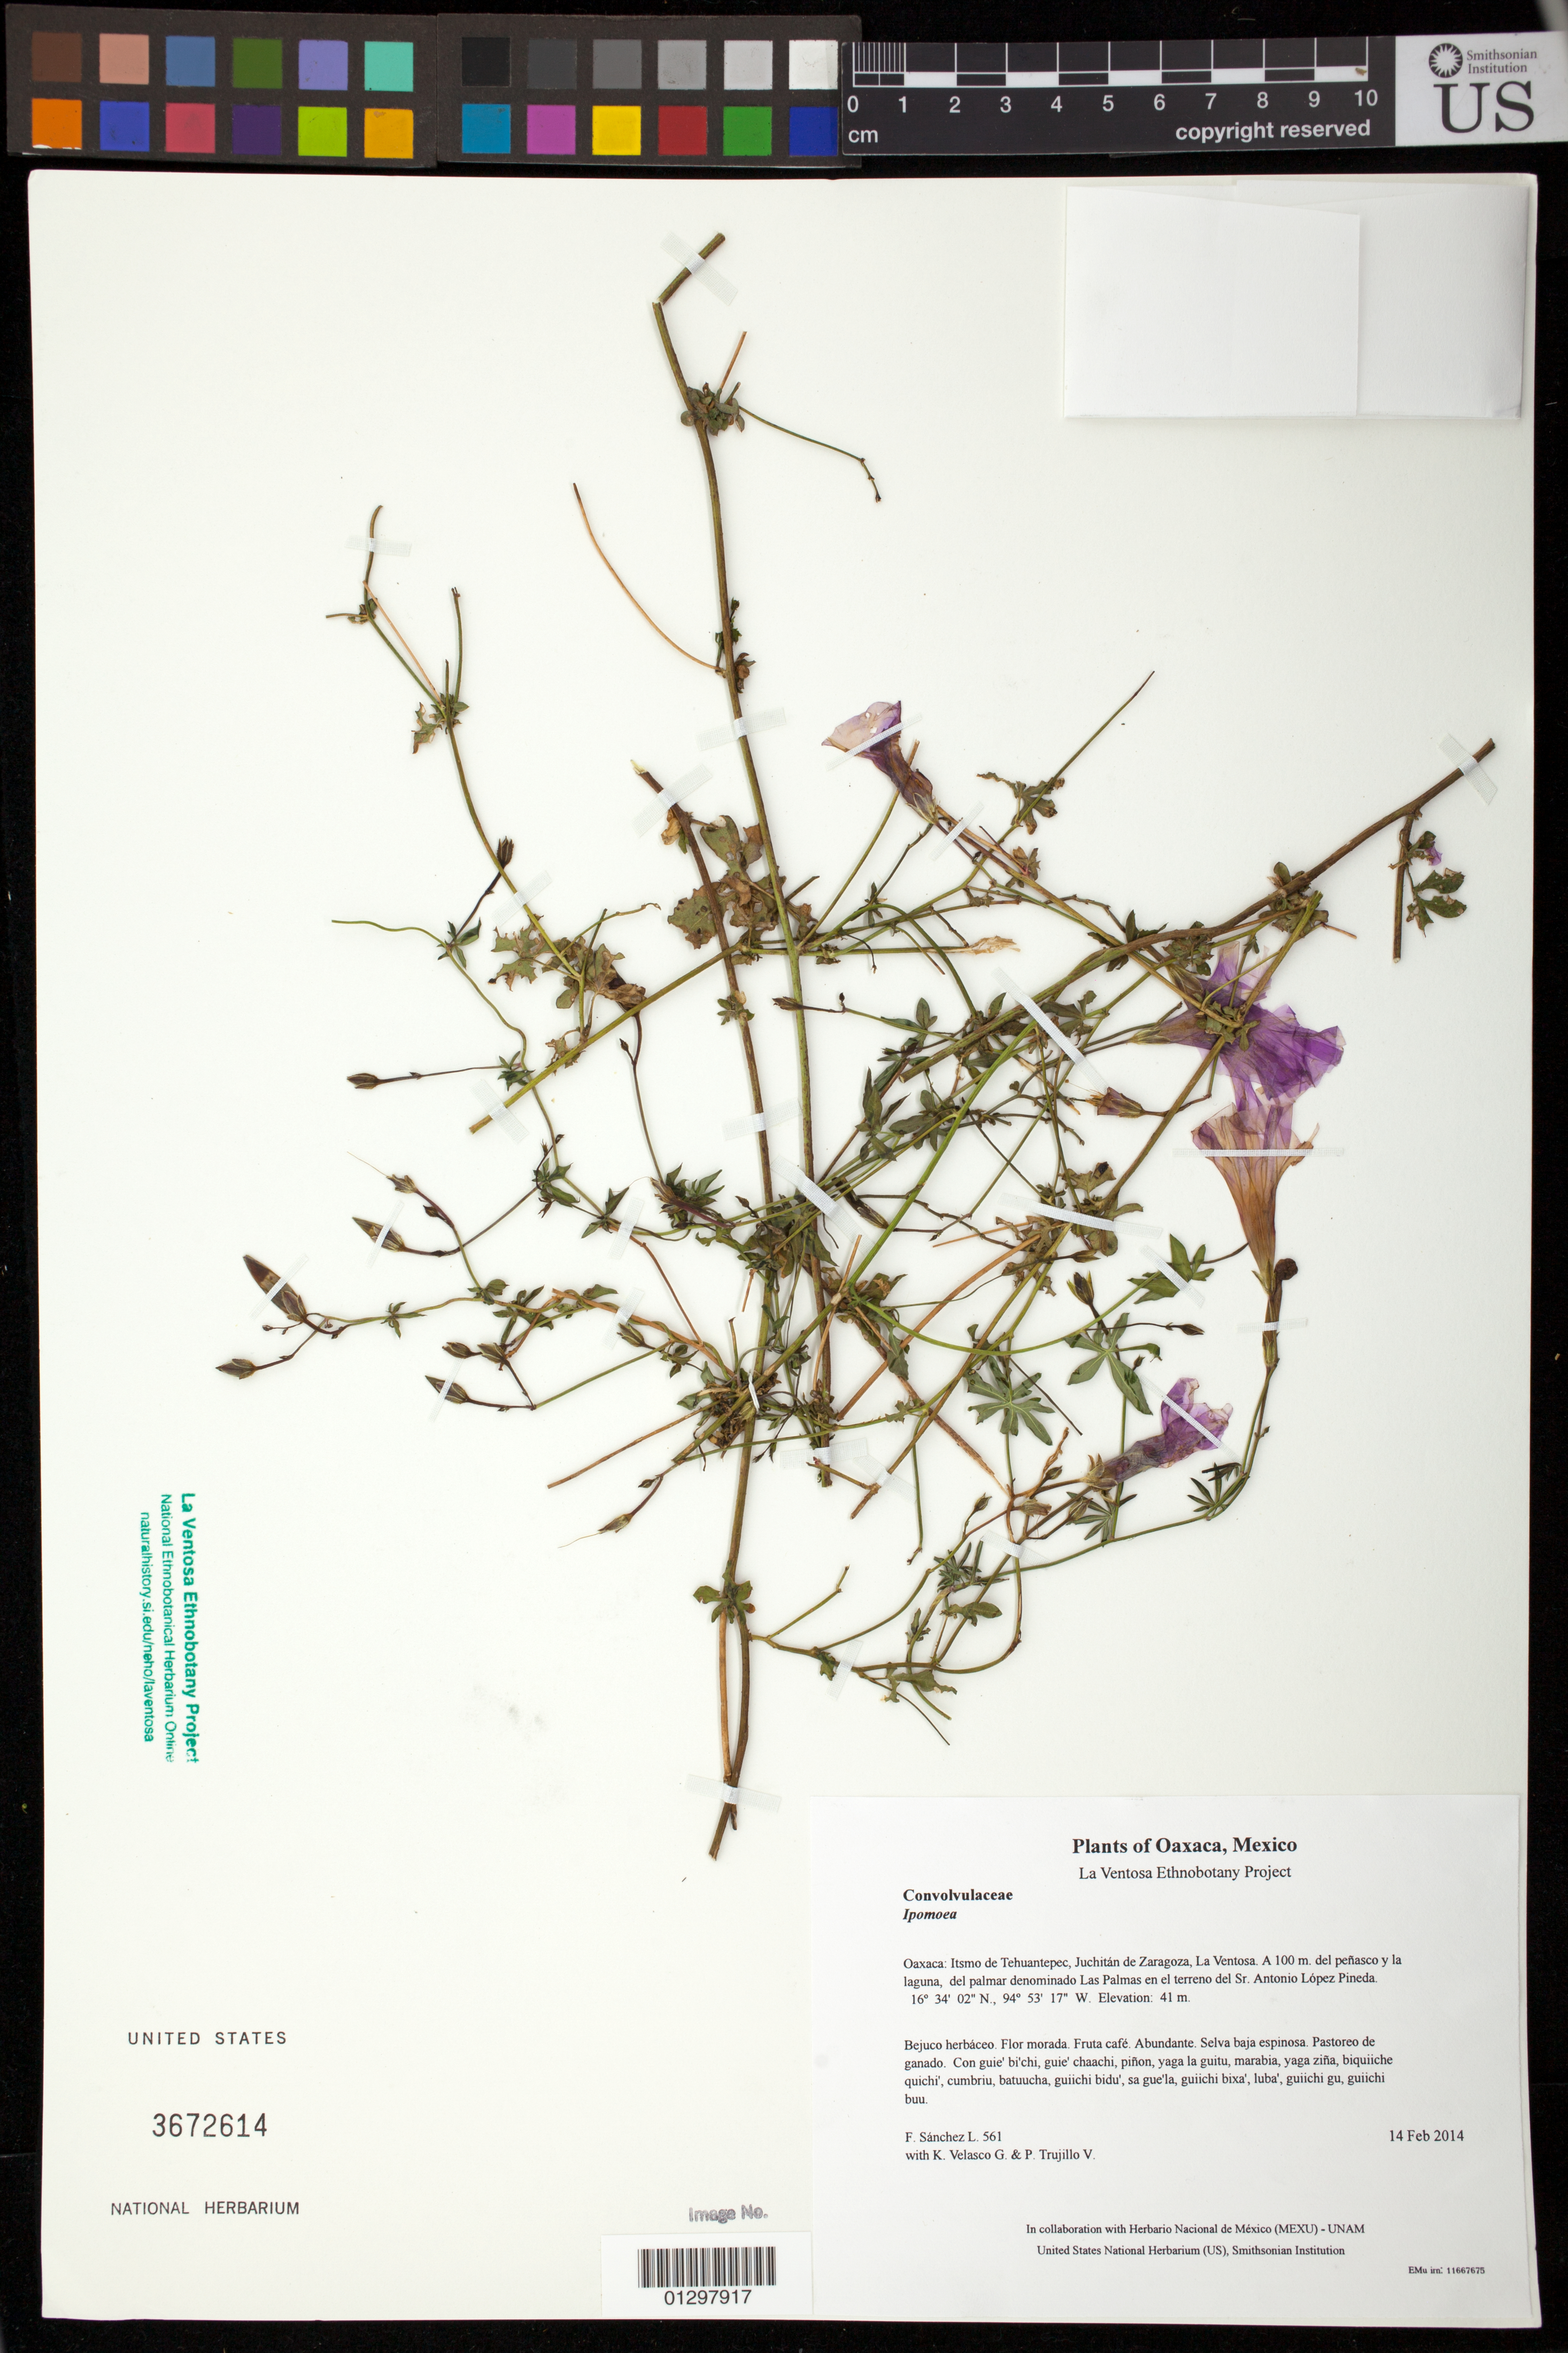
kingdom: Plantae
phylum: Tracheophyta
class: Magnoliopsida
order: Solanales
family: Convolvulaceae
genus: Ipomoea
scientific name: Ipomoea ternifolia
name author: Cav.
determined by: Velasco G., Kenia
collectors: F. Sánchez L., K. Velasco G. & P. Trujillo V.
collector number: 561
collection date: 2014-02-14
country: Mexico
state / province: Oaxaca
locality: Itsmo de Tehuantepec, Juchitán de Zaragoza, La Ventosa. A 100 m. del peñasco y la laguna, del palmar denominado Las Palmas en el terreno del Sr. Antonio López Pineda.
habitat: Selva baja espinosa. Pastoreo de ganado.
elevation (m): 41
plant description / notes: MEXU, US; Luba'. Guie' nagu. Cuaananaxhi namuu. Stale.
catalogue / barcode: US 3672614